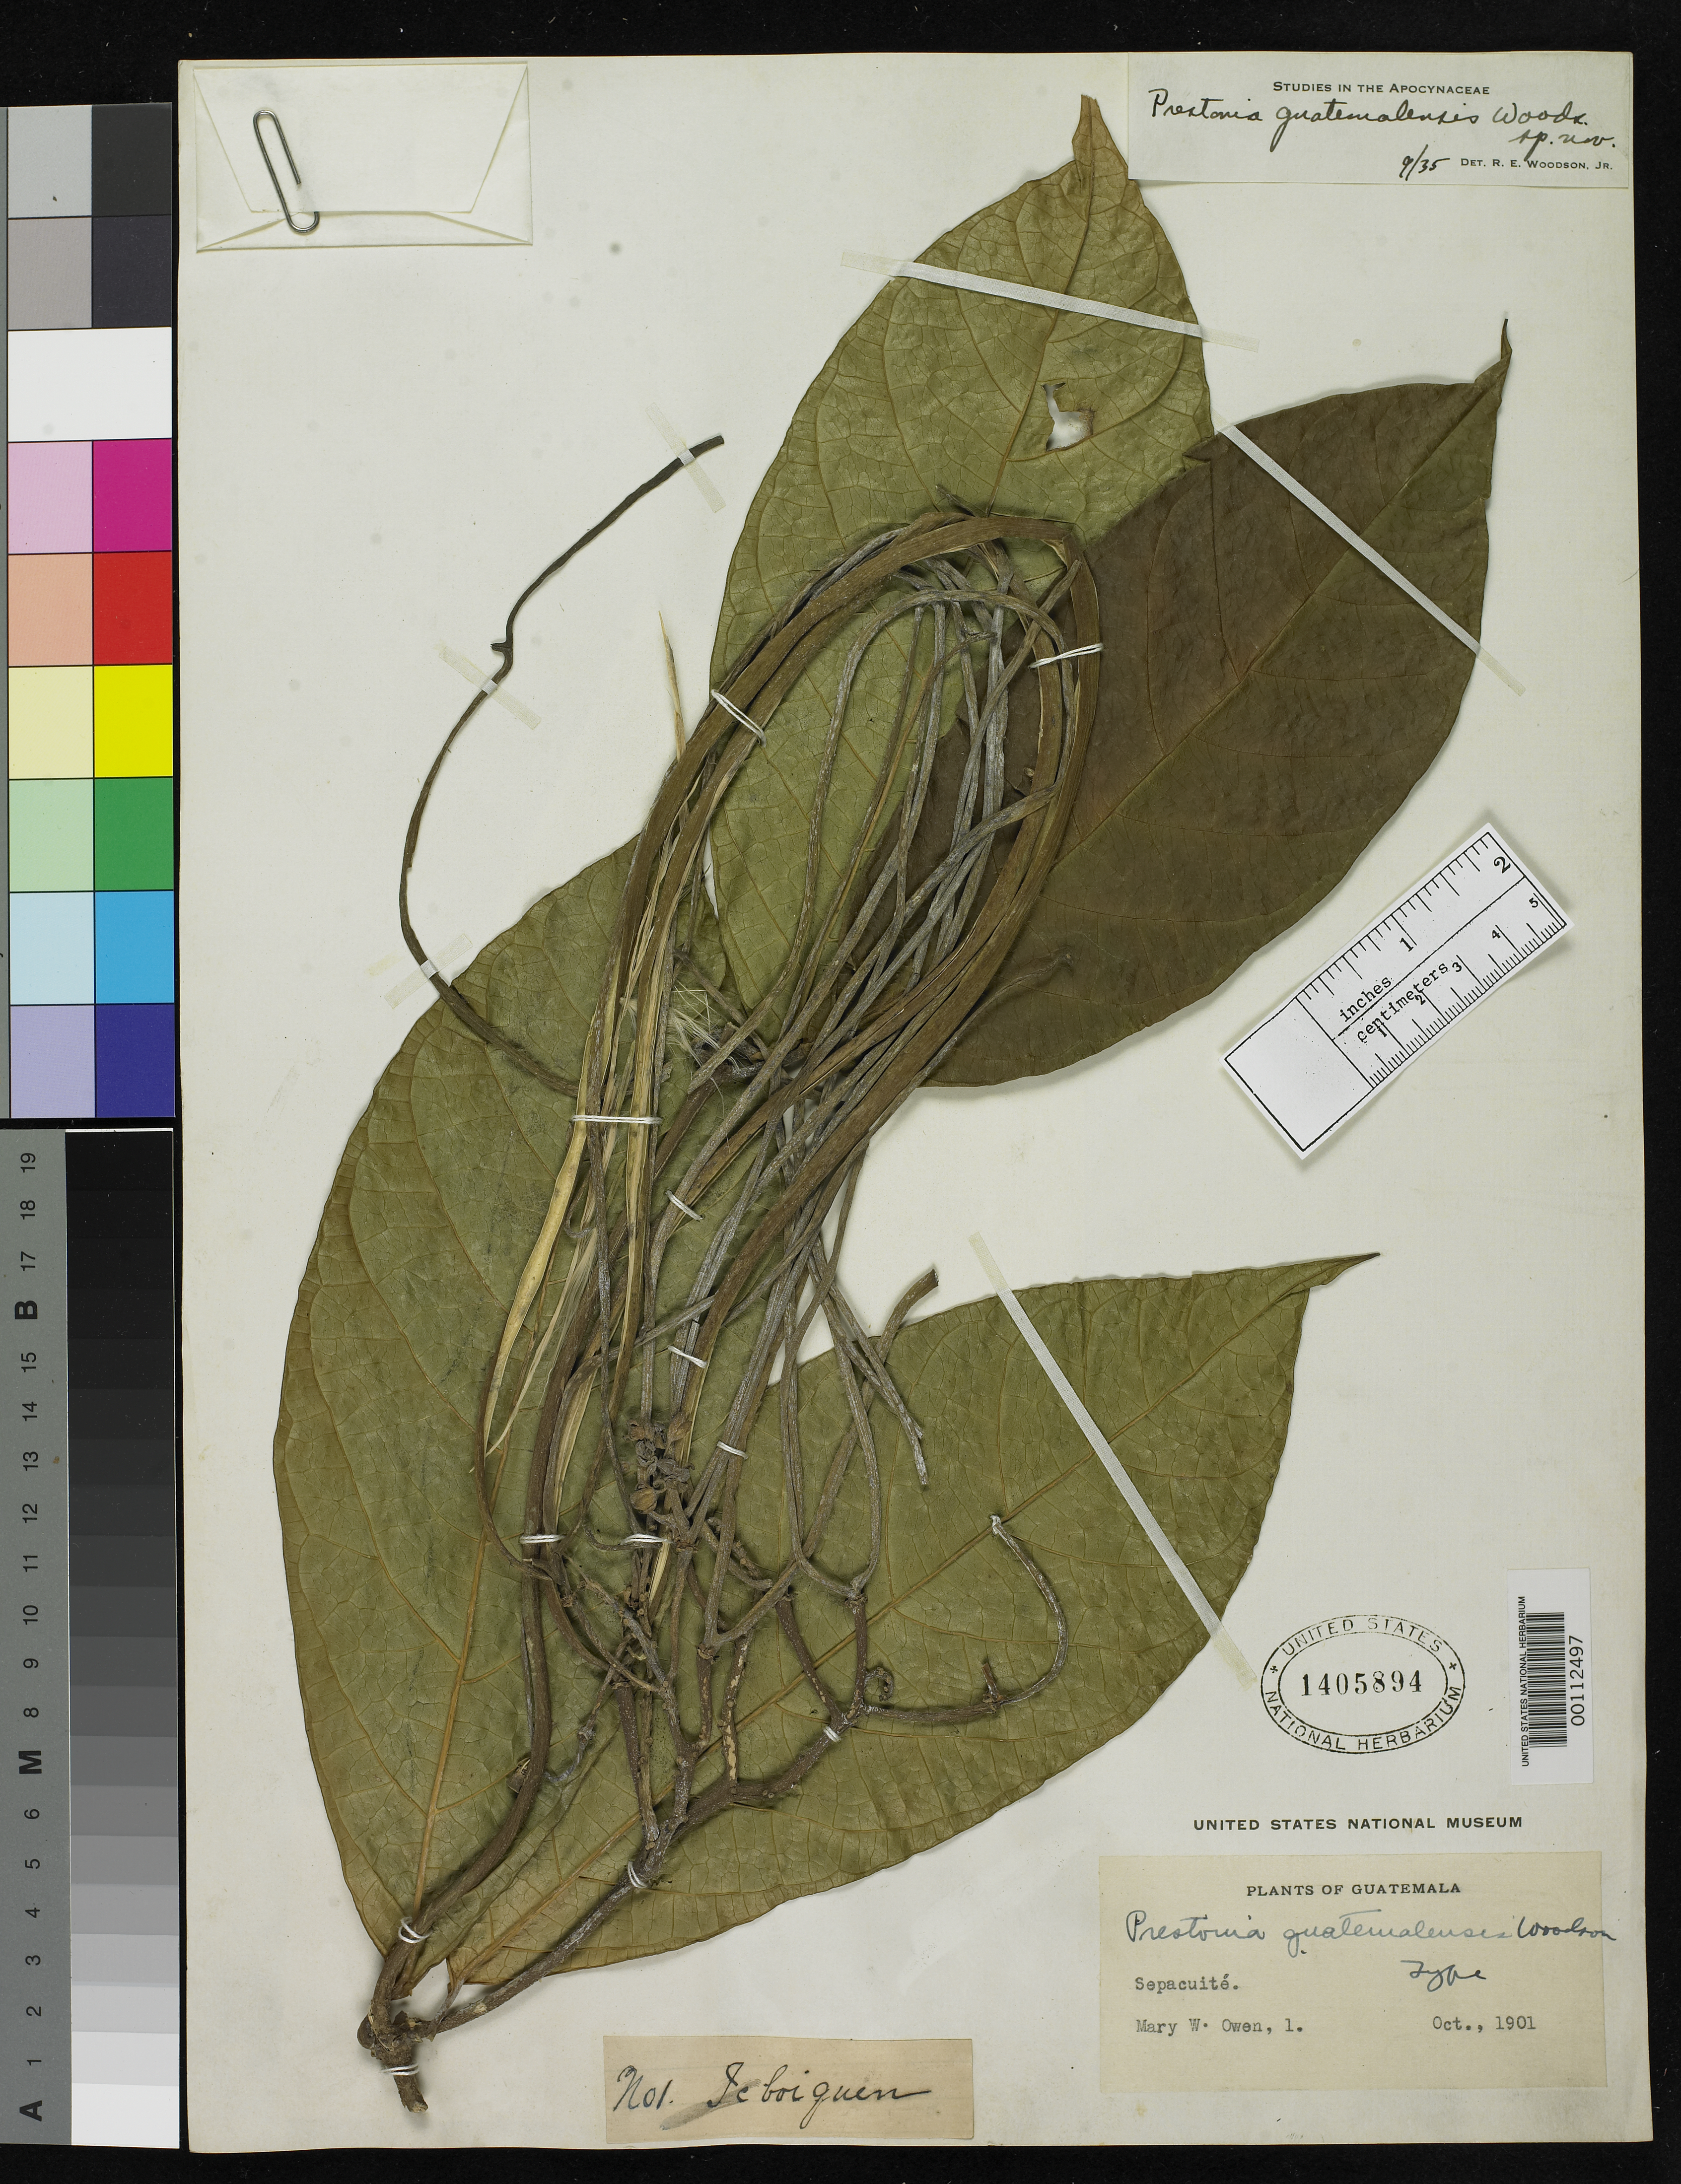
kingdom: Plantae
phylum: Tracheophyta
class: Magnoliopsida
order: Gentianales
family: Apocynaceae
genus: Prestonia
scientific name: Prestonia guatemalensis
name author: Woodson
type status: Holotype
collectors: M. W. Owen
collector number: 1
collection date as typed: Oct 1901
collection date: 1901-10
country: Guatemala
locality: Sepacuite.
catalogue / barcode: US 1405894